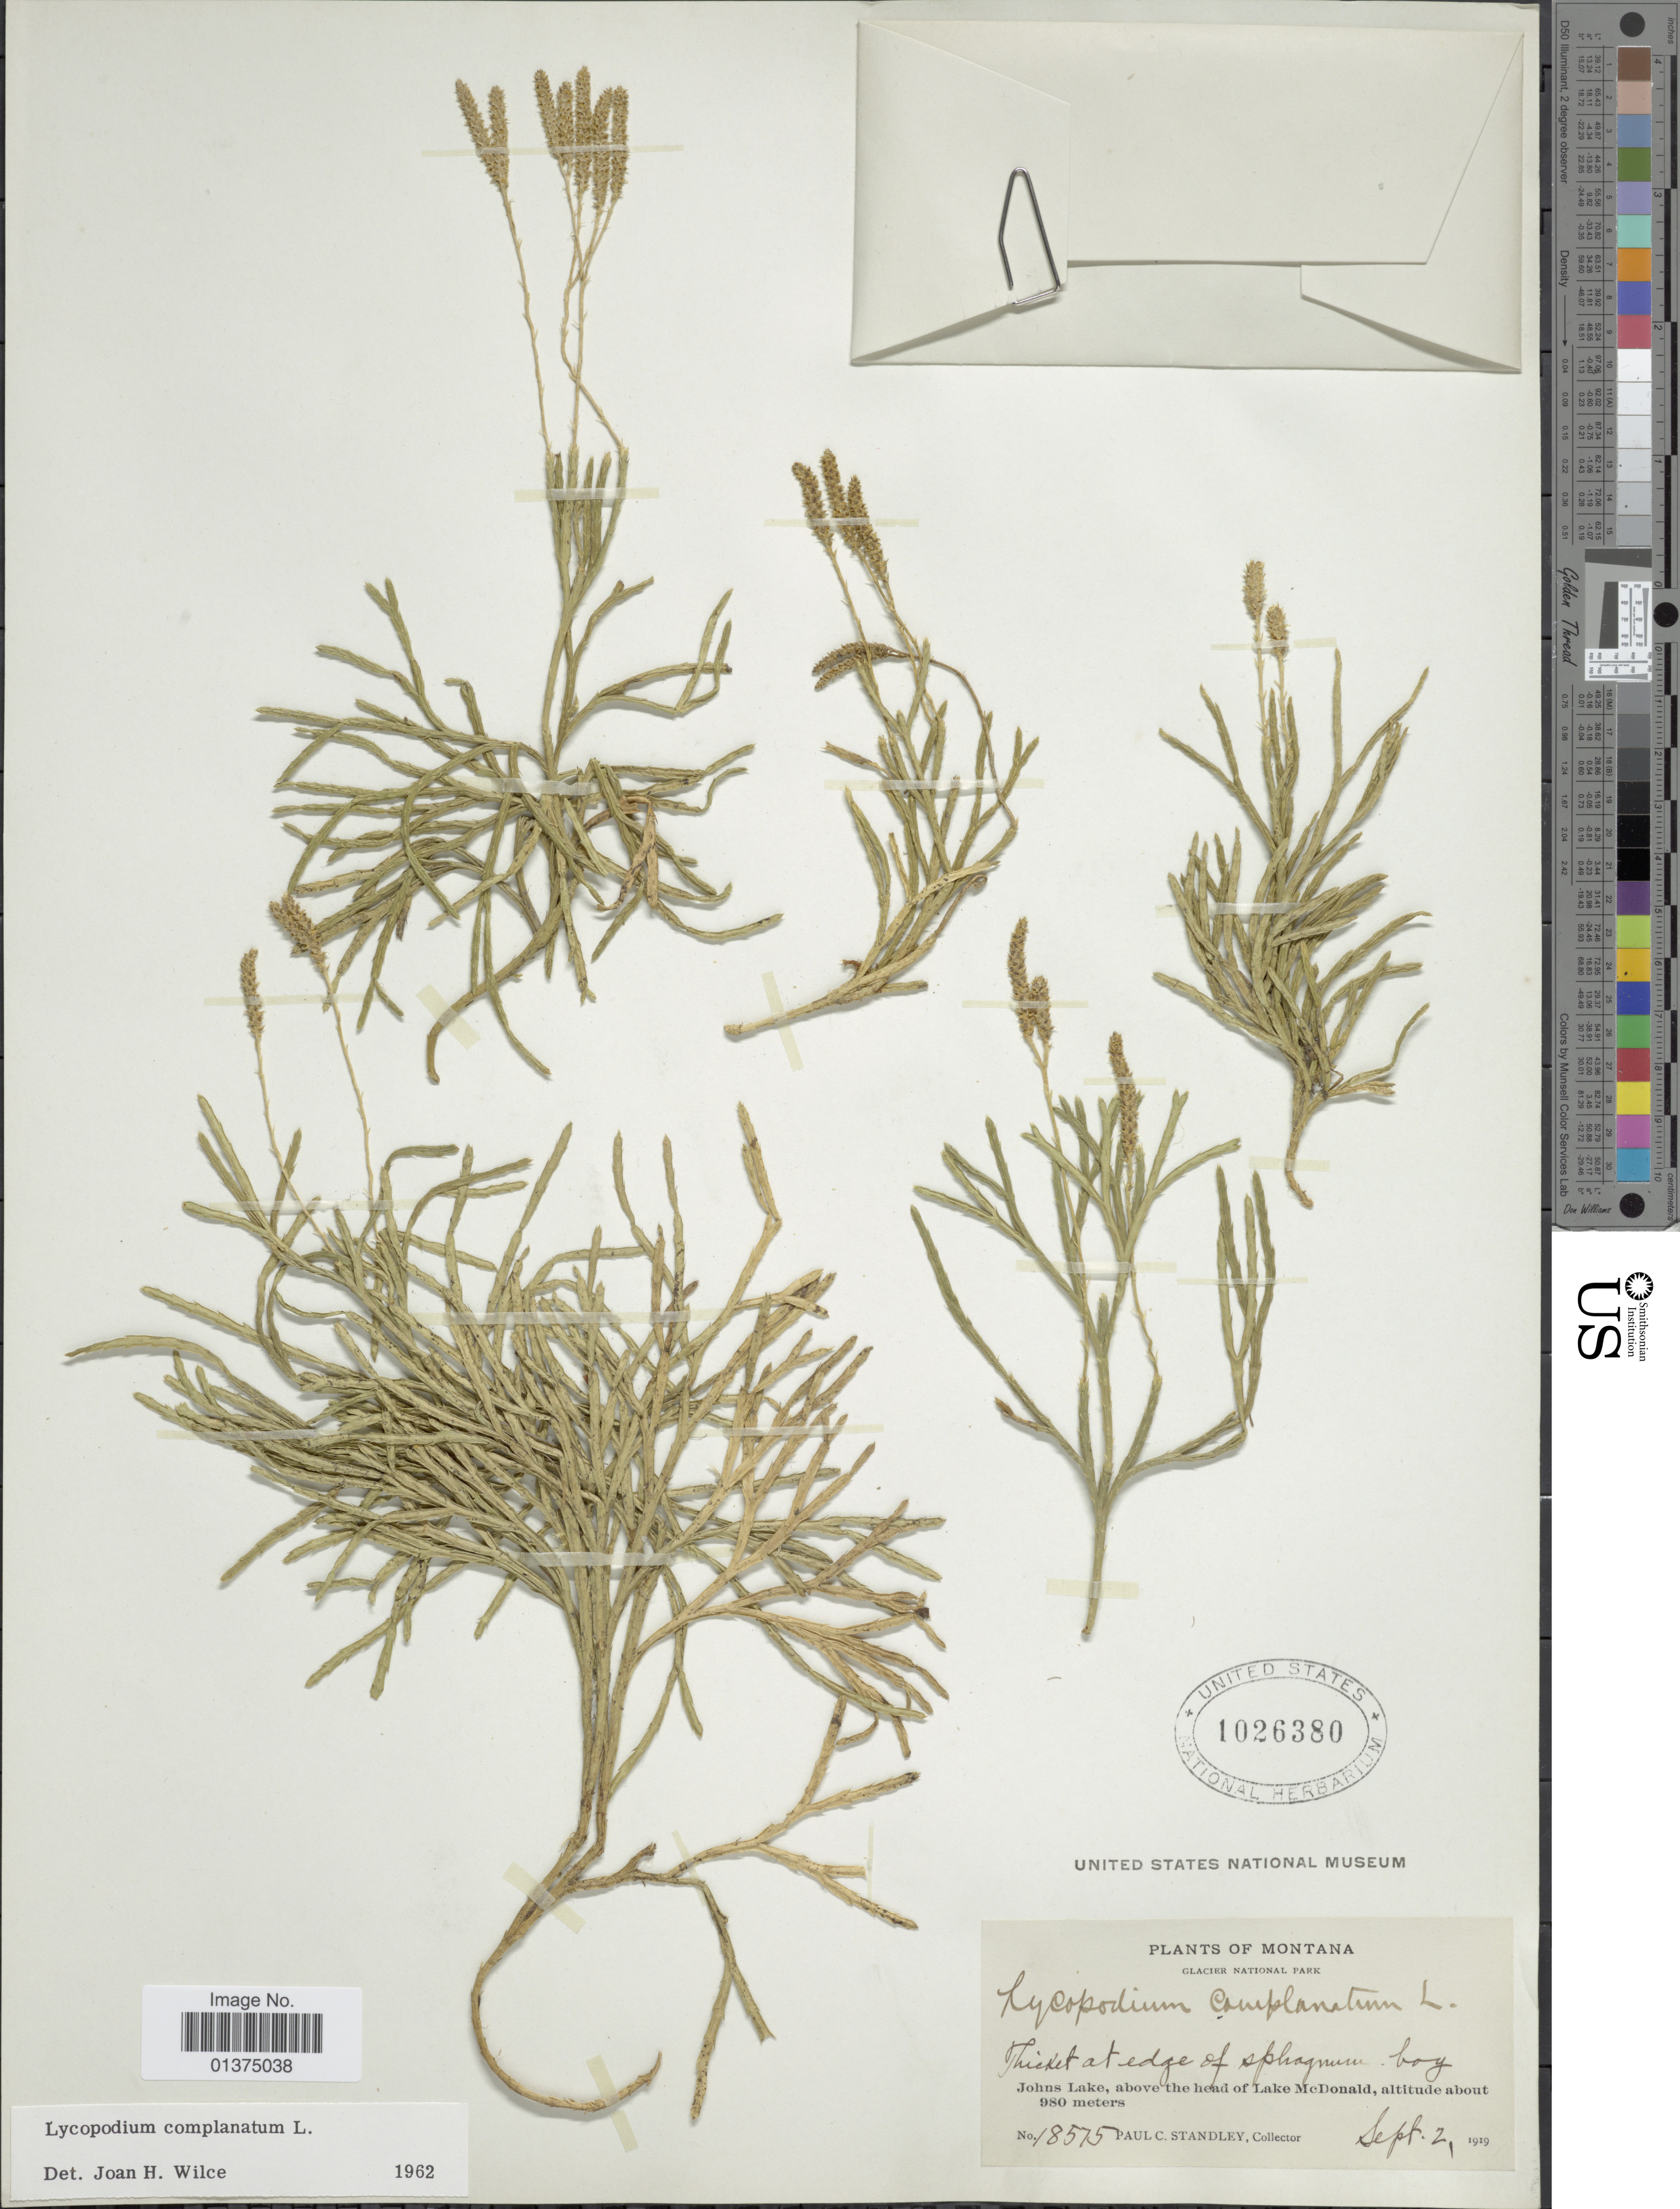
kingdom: Plantae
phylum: Tracheophyta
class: Lycopodiopsida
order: Lycopodiales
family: Lycopodiaceae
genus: Diphasiastrum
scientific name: Diphasiastrum complanatum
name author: (L.) Holub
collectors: P. C. Standley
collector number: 18575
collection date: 1919-09-02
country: United States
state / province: Montana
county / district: Flathead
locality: Glacier National Park, Johns Lake, above the head of Lake McDonald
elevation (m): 980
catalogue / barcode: US 1026380